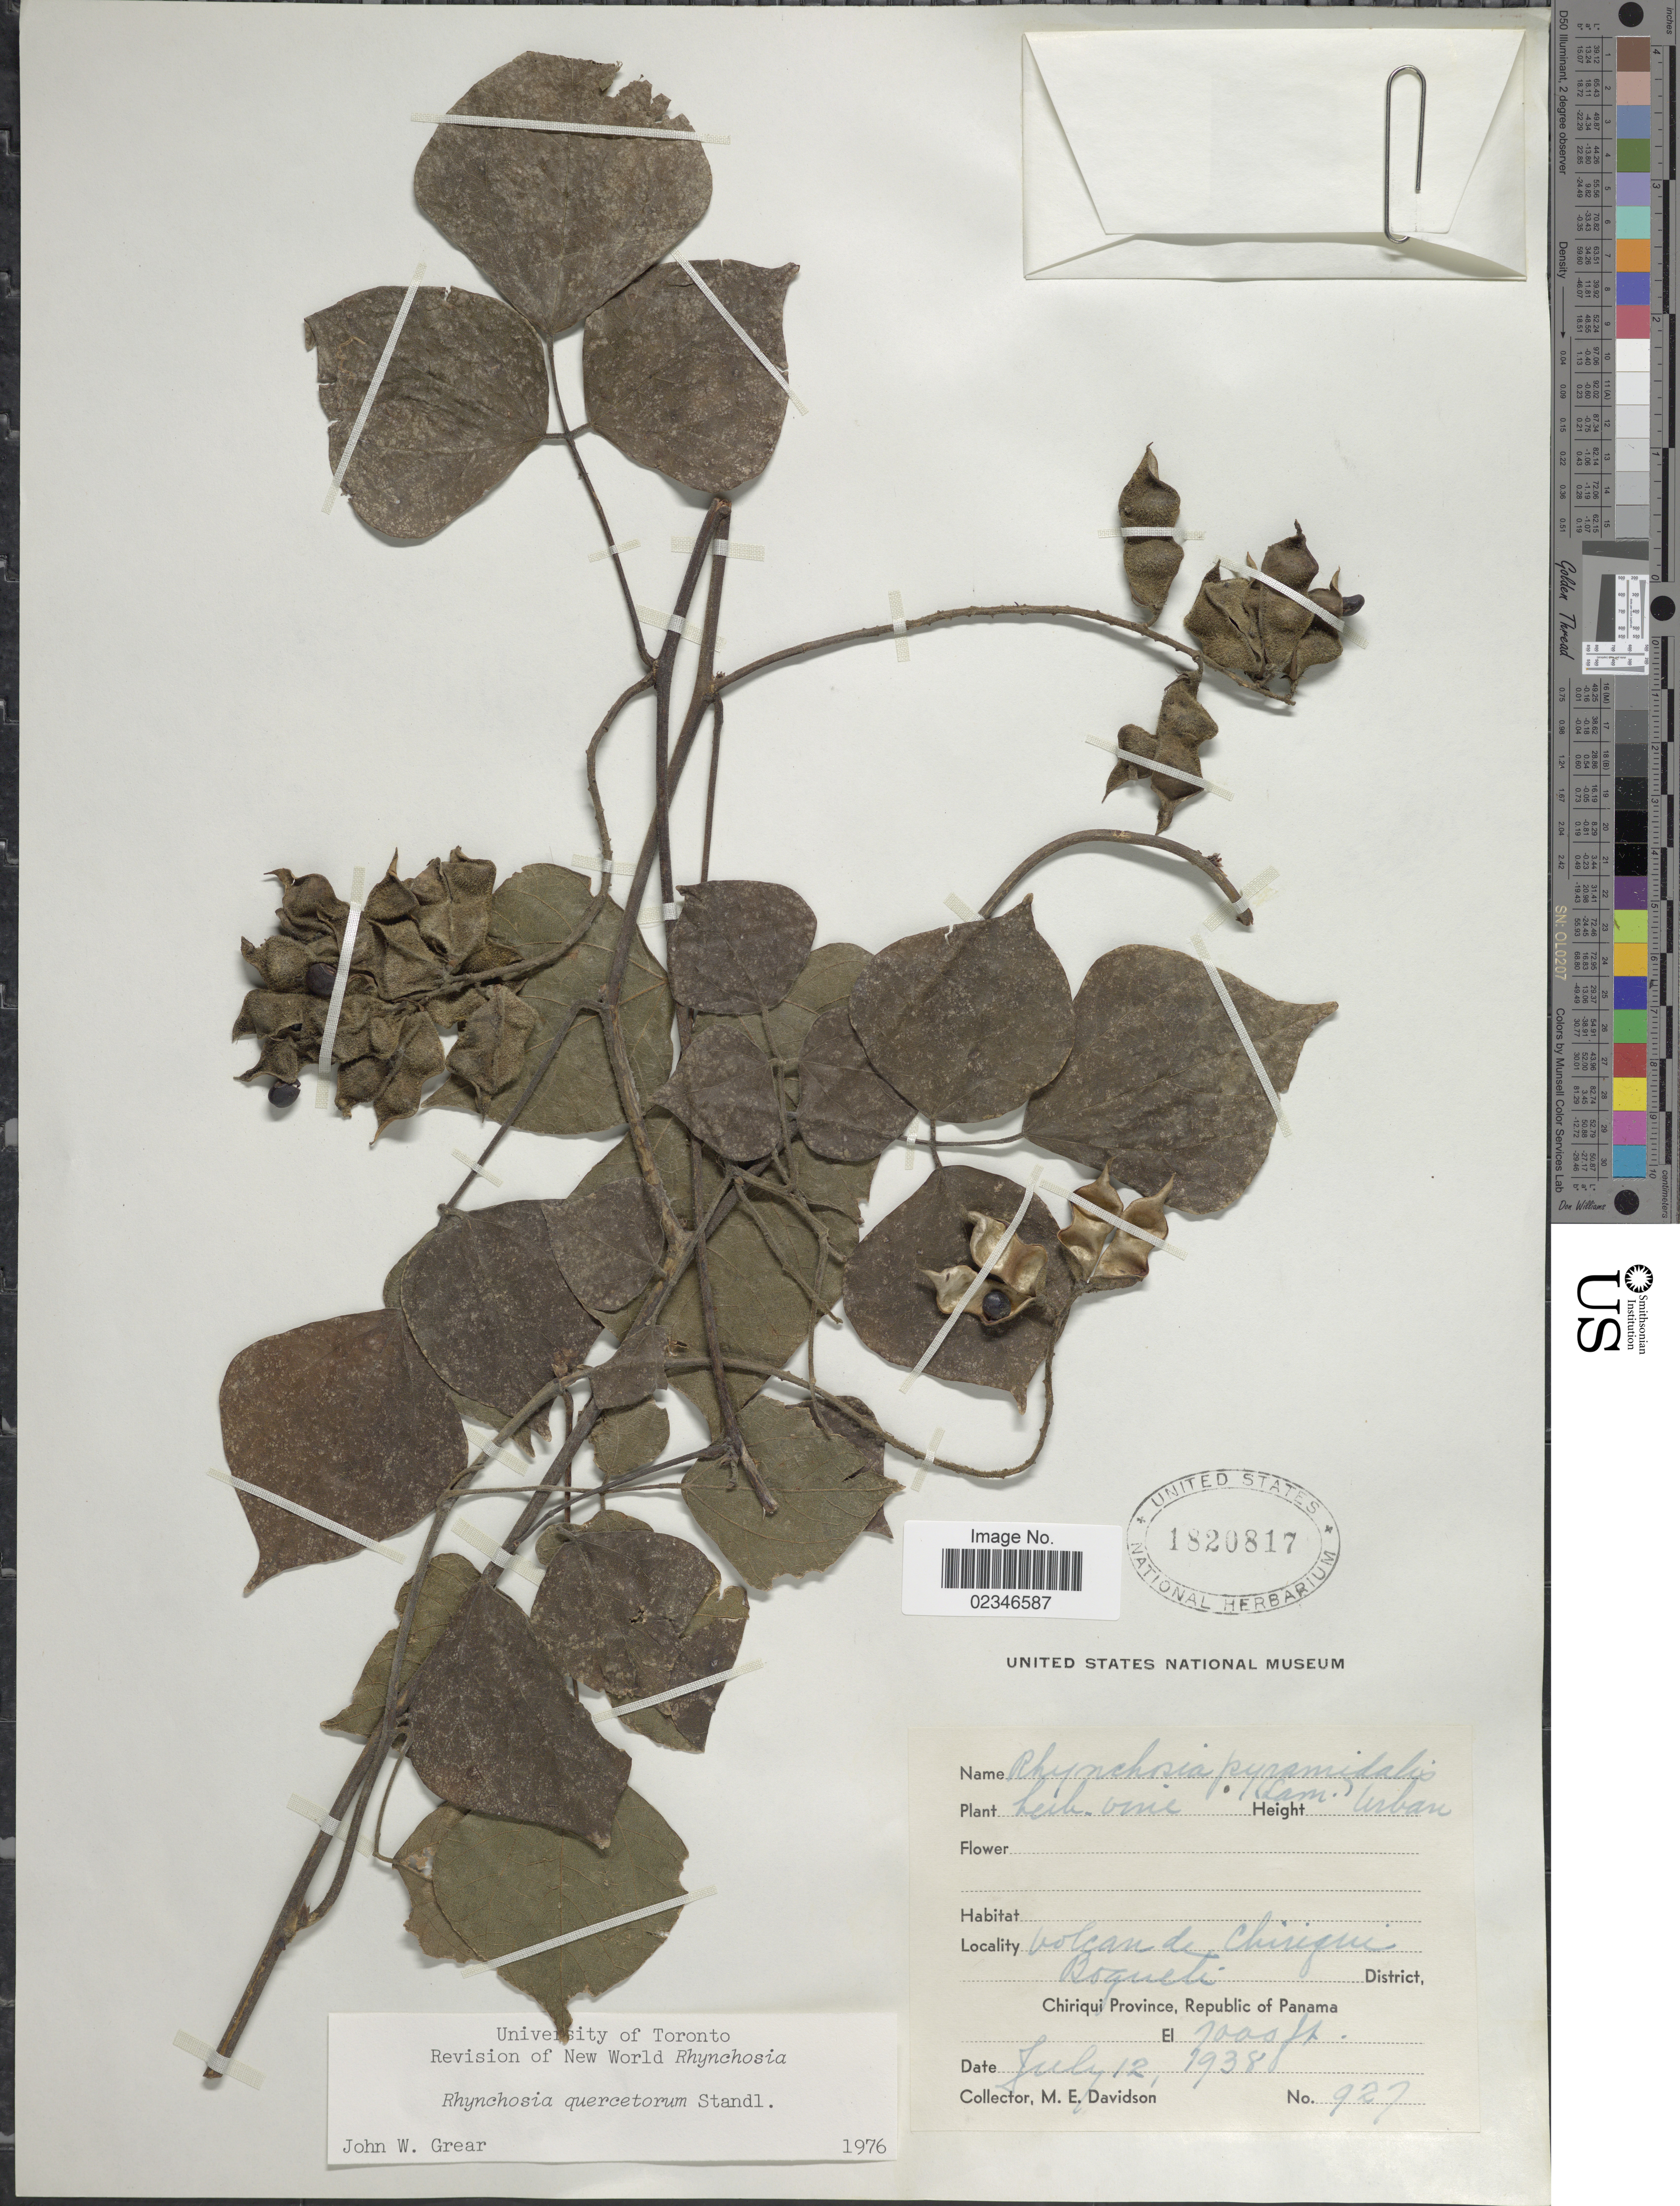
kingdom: Plantae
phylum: Tracheophyta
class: Magnoliopsida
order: Fabales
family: Fabaceae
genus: Rhynchosia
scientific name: Rhynchosia quercetorum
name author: Standl.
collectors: M. E. Davidson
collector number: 927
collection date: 1938-07-12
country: Panama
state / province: Chiriqui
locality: Volcan de Chiriqui, Boquete District, Chiriqui Province, Republic of Panama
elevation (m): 2134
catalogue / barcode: US 1820817